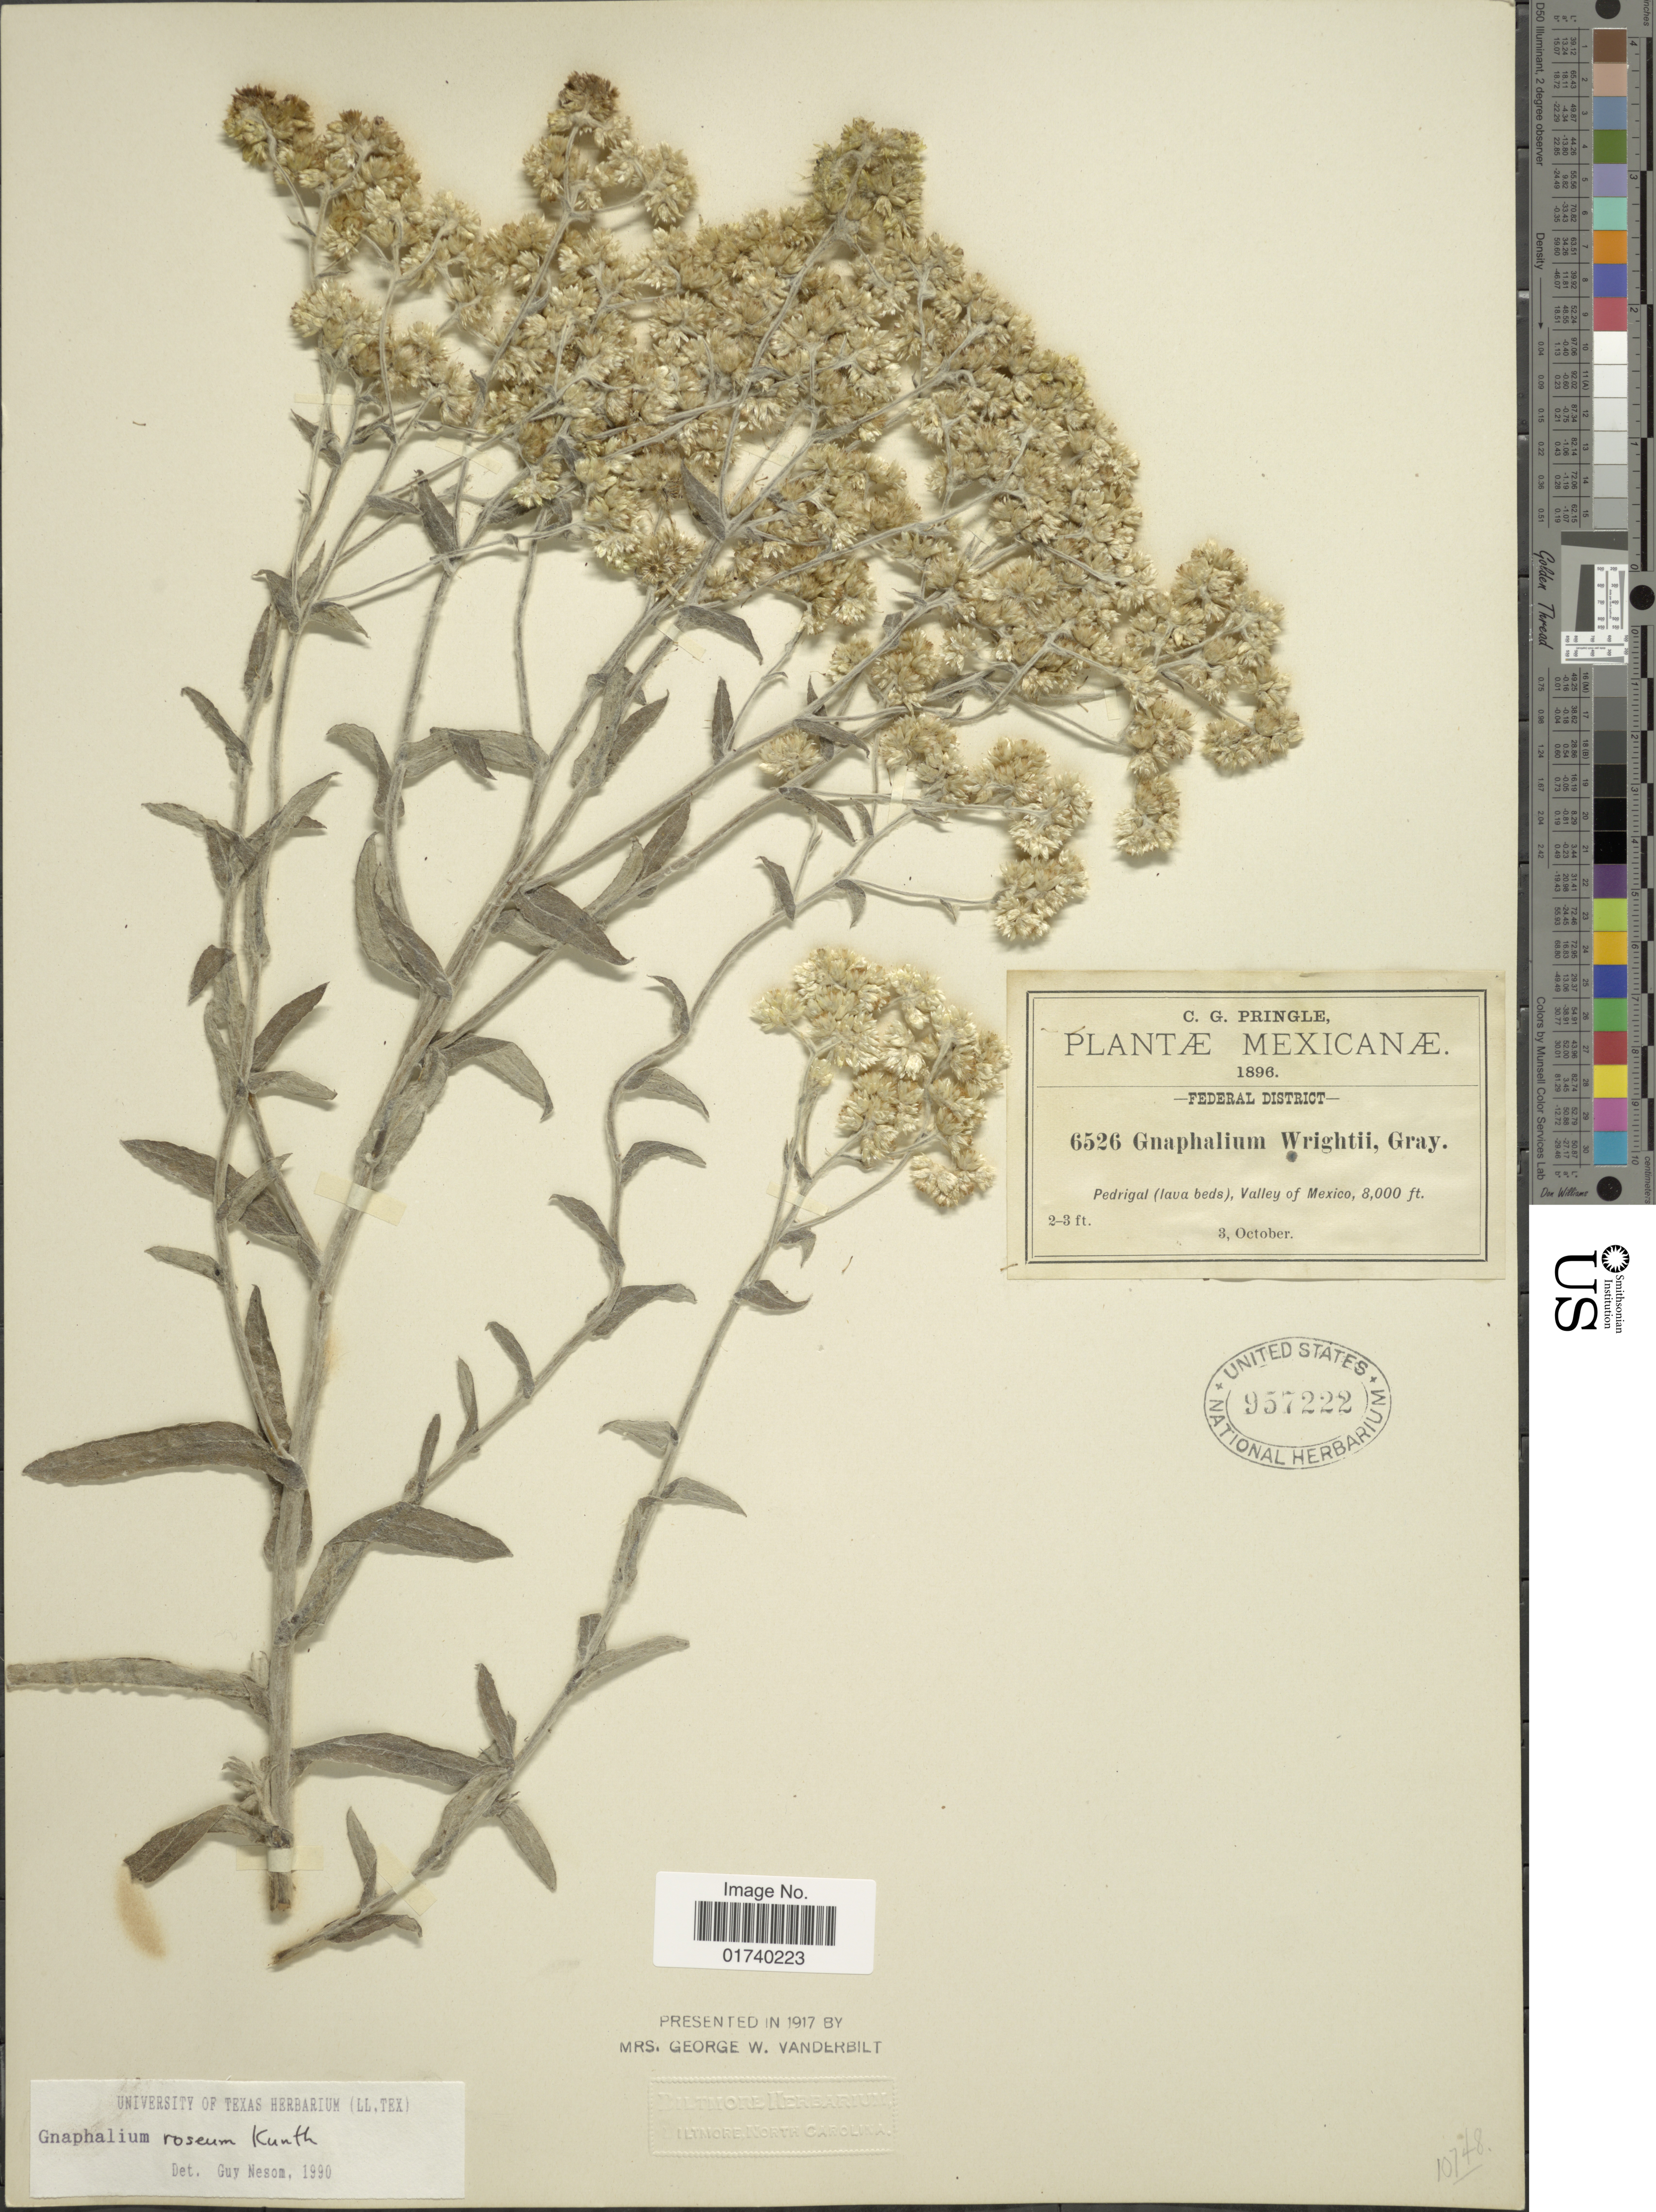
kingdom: Plantae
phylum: Tracheophyta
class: Magnoliopsida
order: Asterales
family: Asteraceae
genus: Pseudognaphalium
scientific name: Pseudognaphalium roseum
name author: (Kunth) Anderb.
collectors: C. G. Pringle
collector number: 6526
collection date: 1896-10-03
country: Mexico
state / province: Distrito Federal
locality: Federal District, Pedrigal ( lava beds ), Valley of Mexico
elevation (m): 2438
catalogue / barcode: US 957222